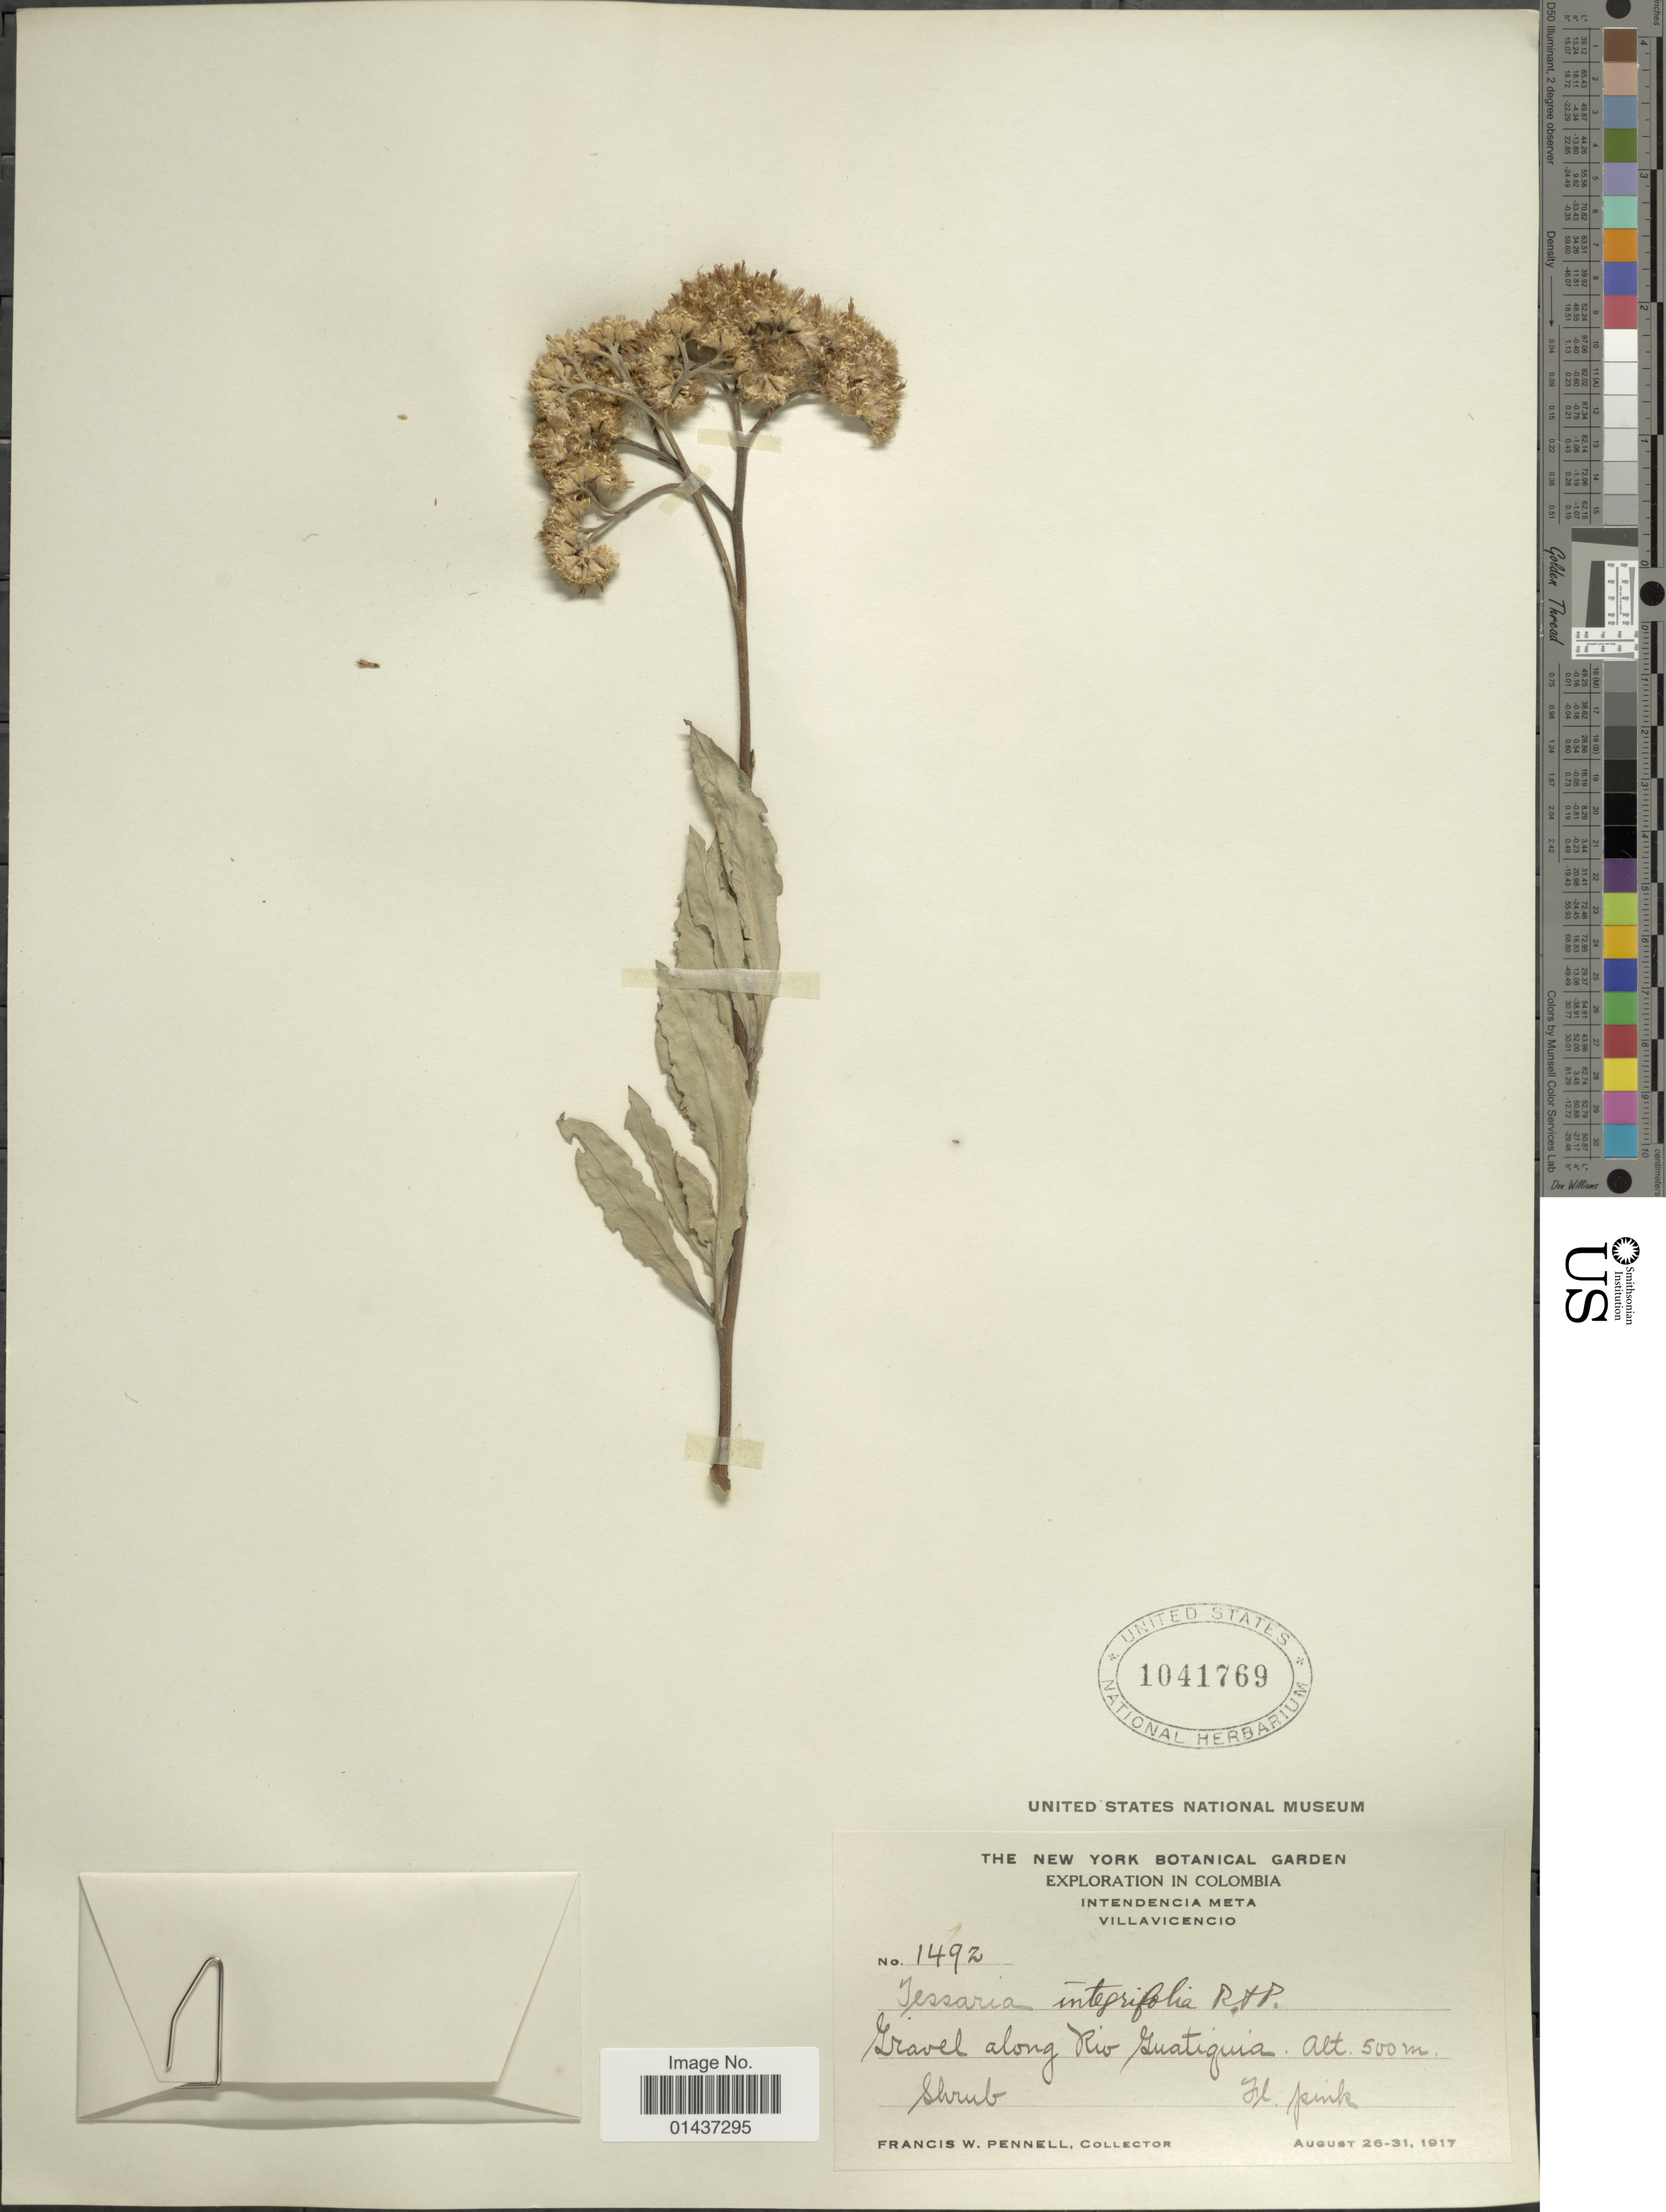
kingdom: Plantae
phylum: Tracheophyta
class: Magnoliopsida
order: Asterales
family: Asteraceae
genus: Tessaria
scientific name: Tessaria integrifolia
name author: Ruiz & Pav.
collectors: F. W. Pennell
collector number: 1492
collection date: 1917-08-26/1917-08-31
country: Colombia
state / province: Meta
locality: Intendencia Meta, Villavicencio, Gravel along Rio Guatiquia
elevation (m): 500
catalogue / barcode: US 1041769